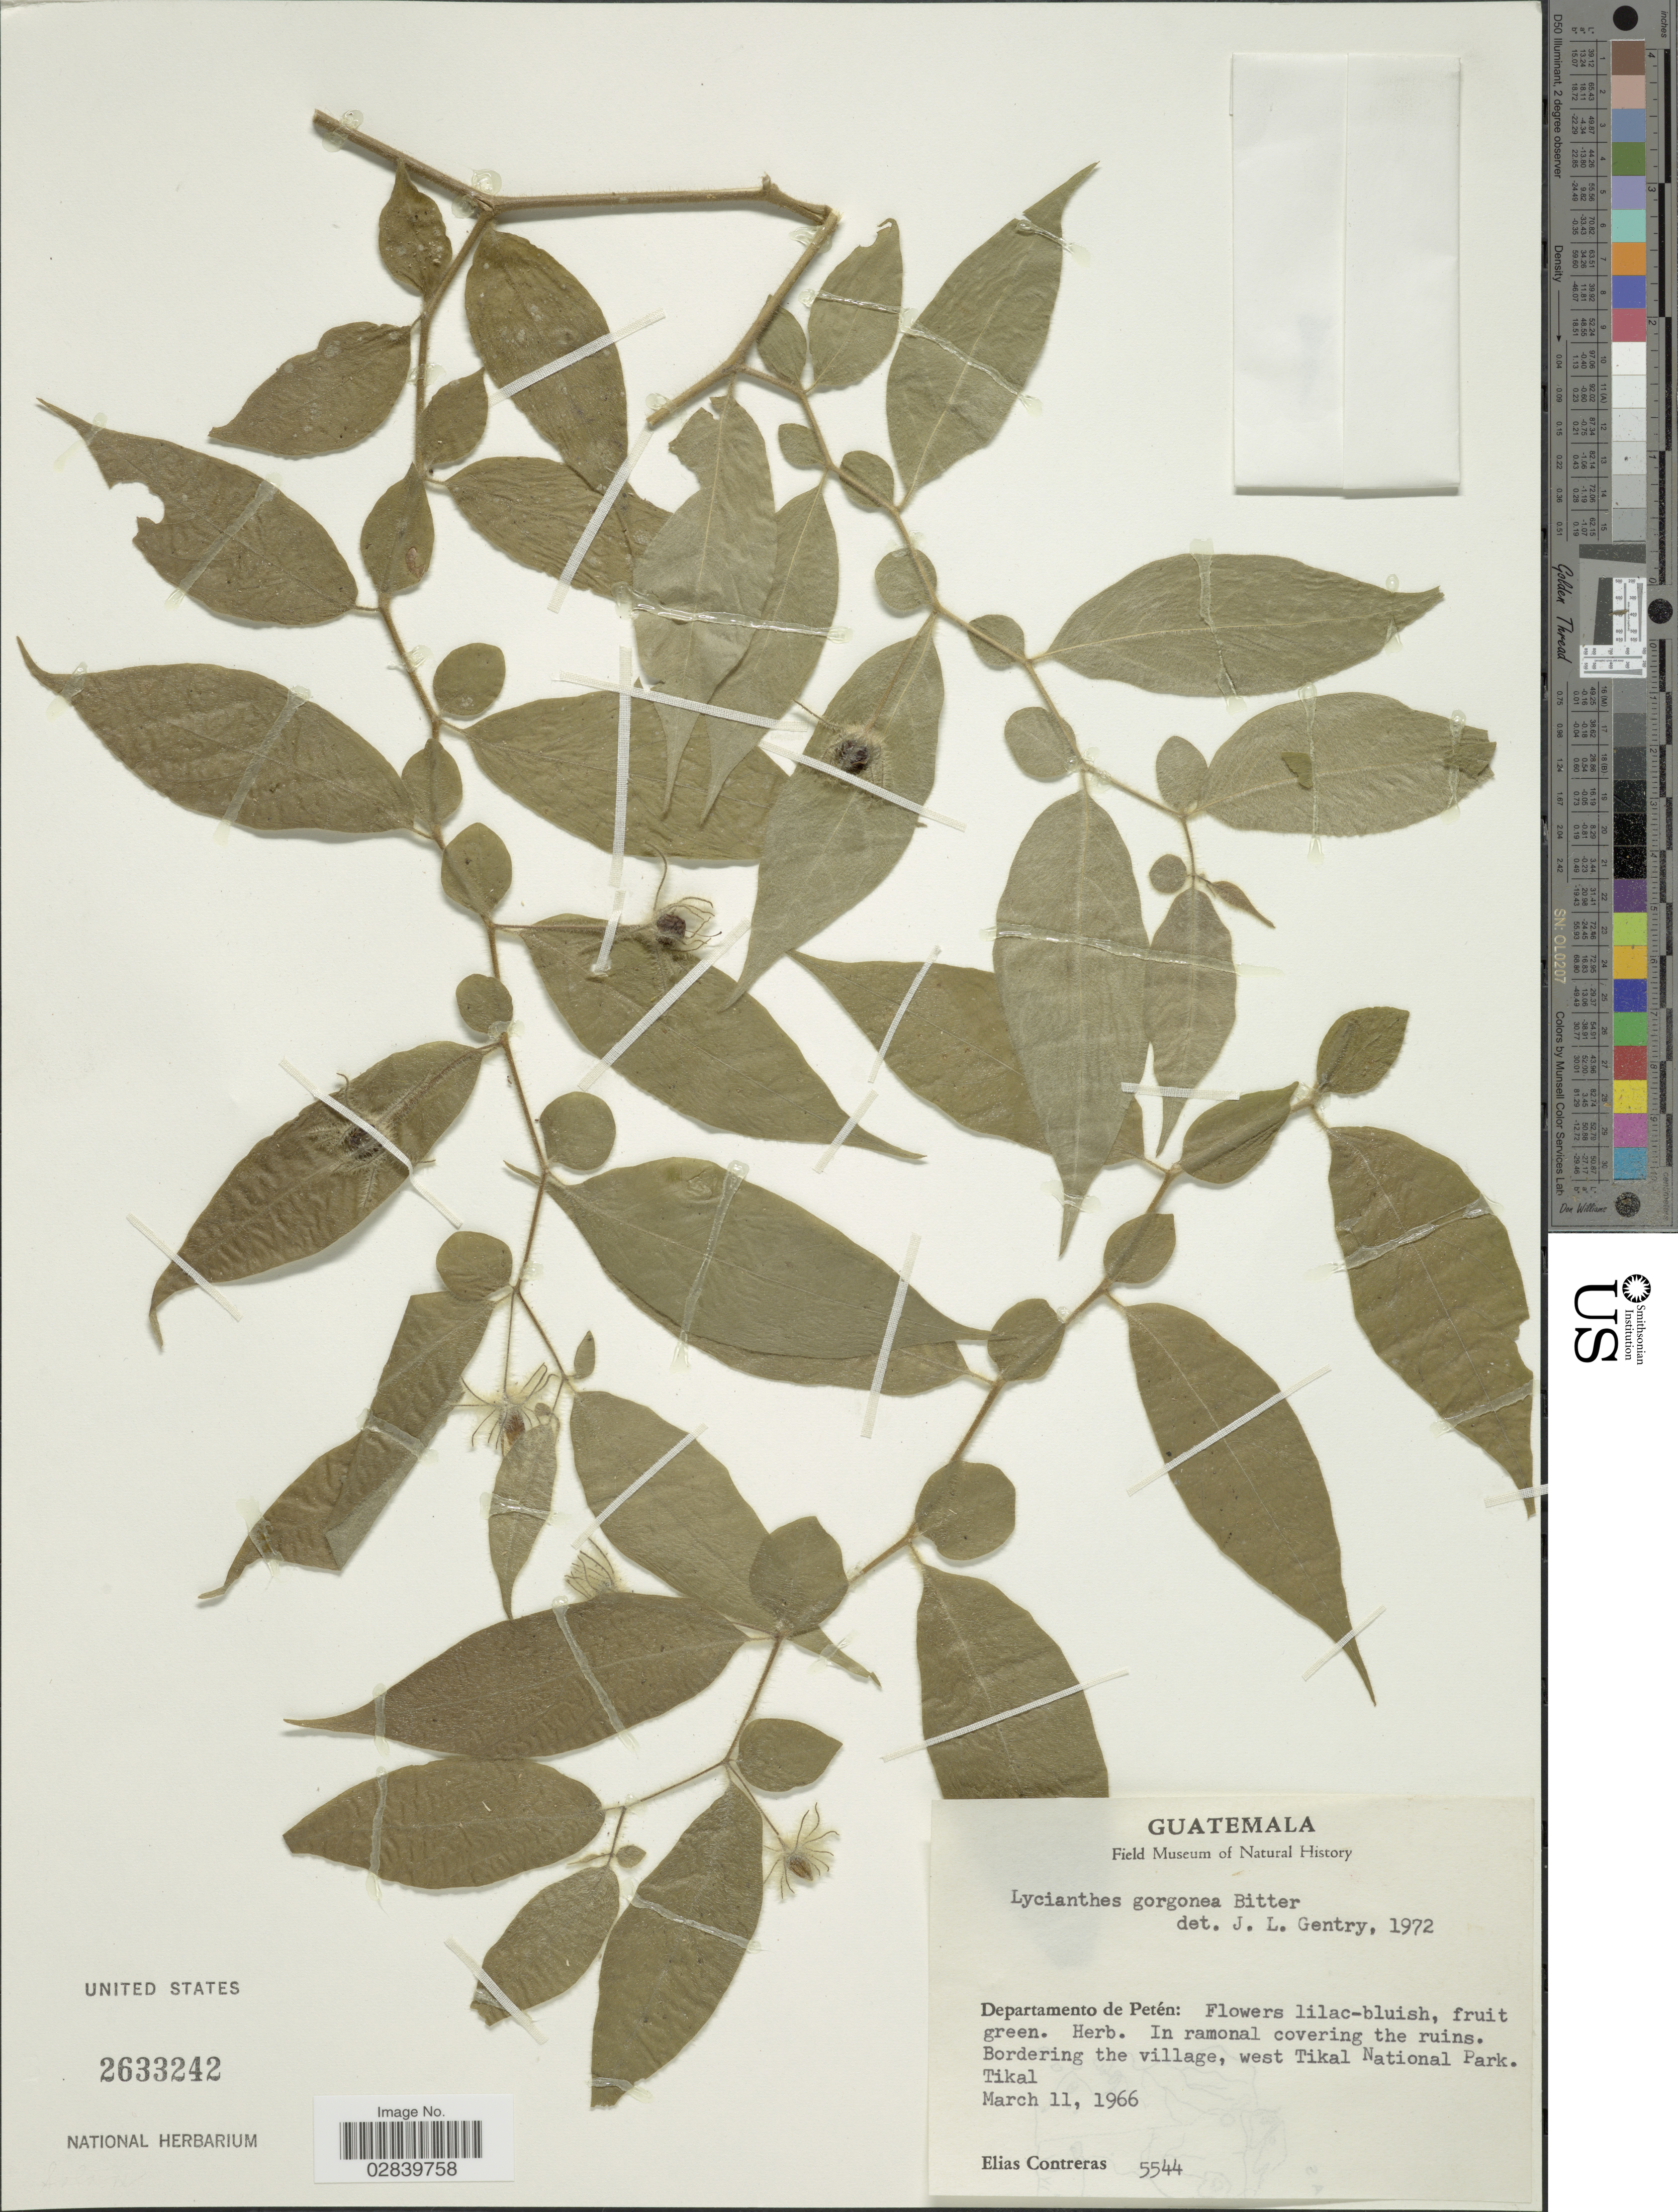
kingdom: Plantae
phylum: Tracheophyta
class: Magnoliopsida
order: Solanales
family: Solanaceae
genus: Lycianthes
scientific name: Lycianthes gorgonea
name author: Bitter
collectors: E. Contreras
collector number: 5544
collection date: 1966-03-11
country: Guatemala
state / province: El Petén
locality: Departamento de Petén. Bordering the village, west Tikal National Park. Tikal.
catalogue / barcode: US 2633242